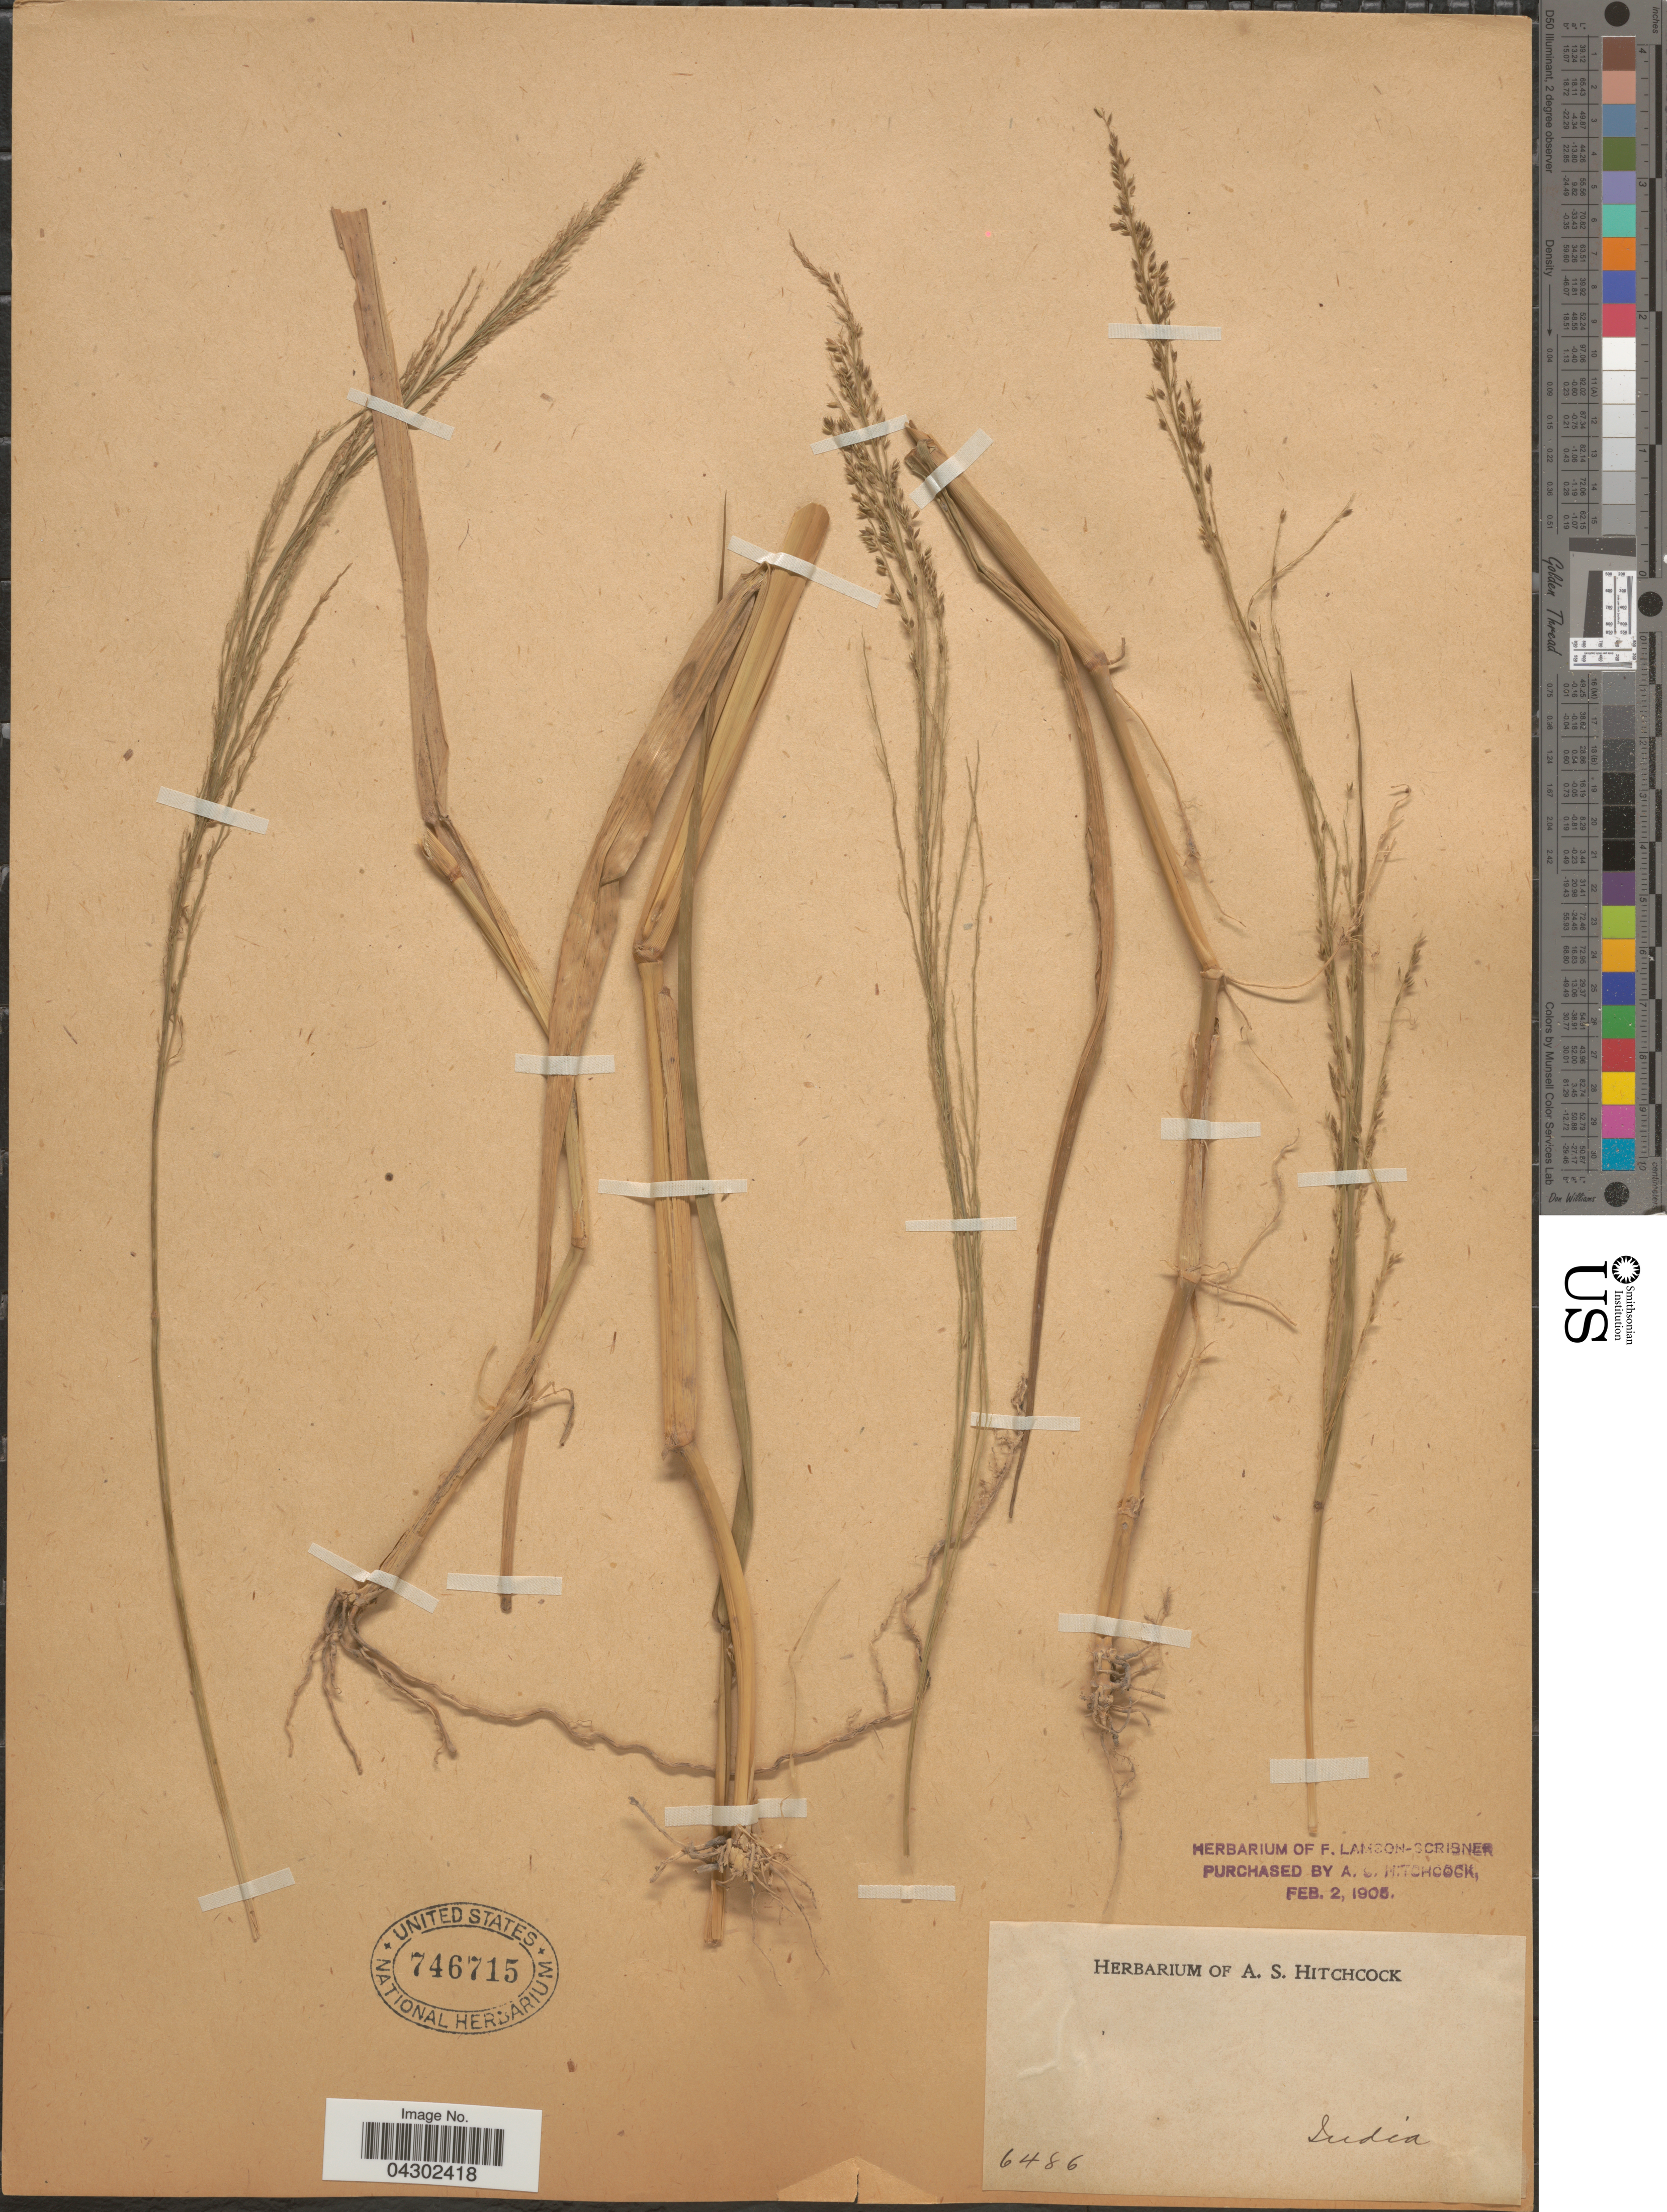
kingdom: Plantae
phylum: Tracheophyta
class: Liliopsida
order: Poales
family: Poaceae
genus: Panicum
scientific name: Panicum sp.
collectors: Ex herb. A. S. Hitchcock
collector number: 6486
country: India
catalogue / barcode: US 746715